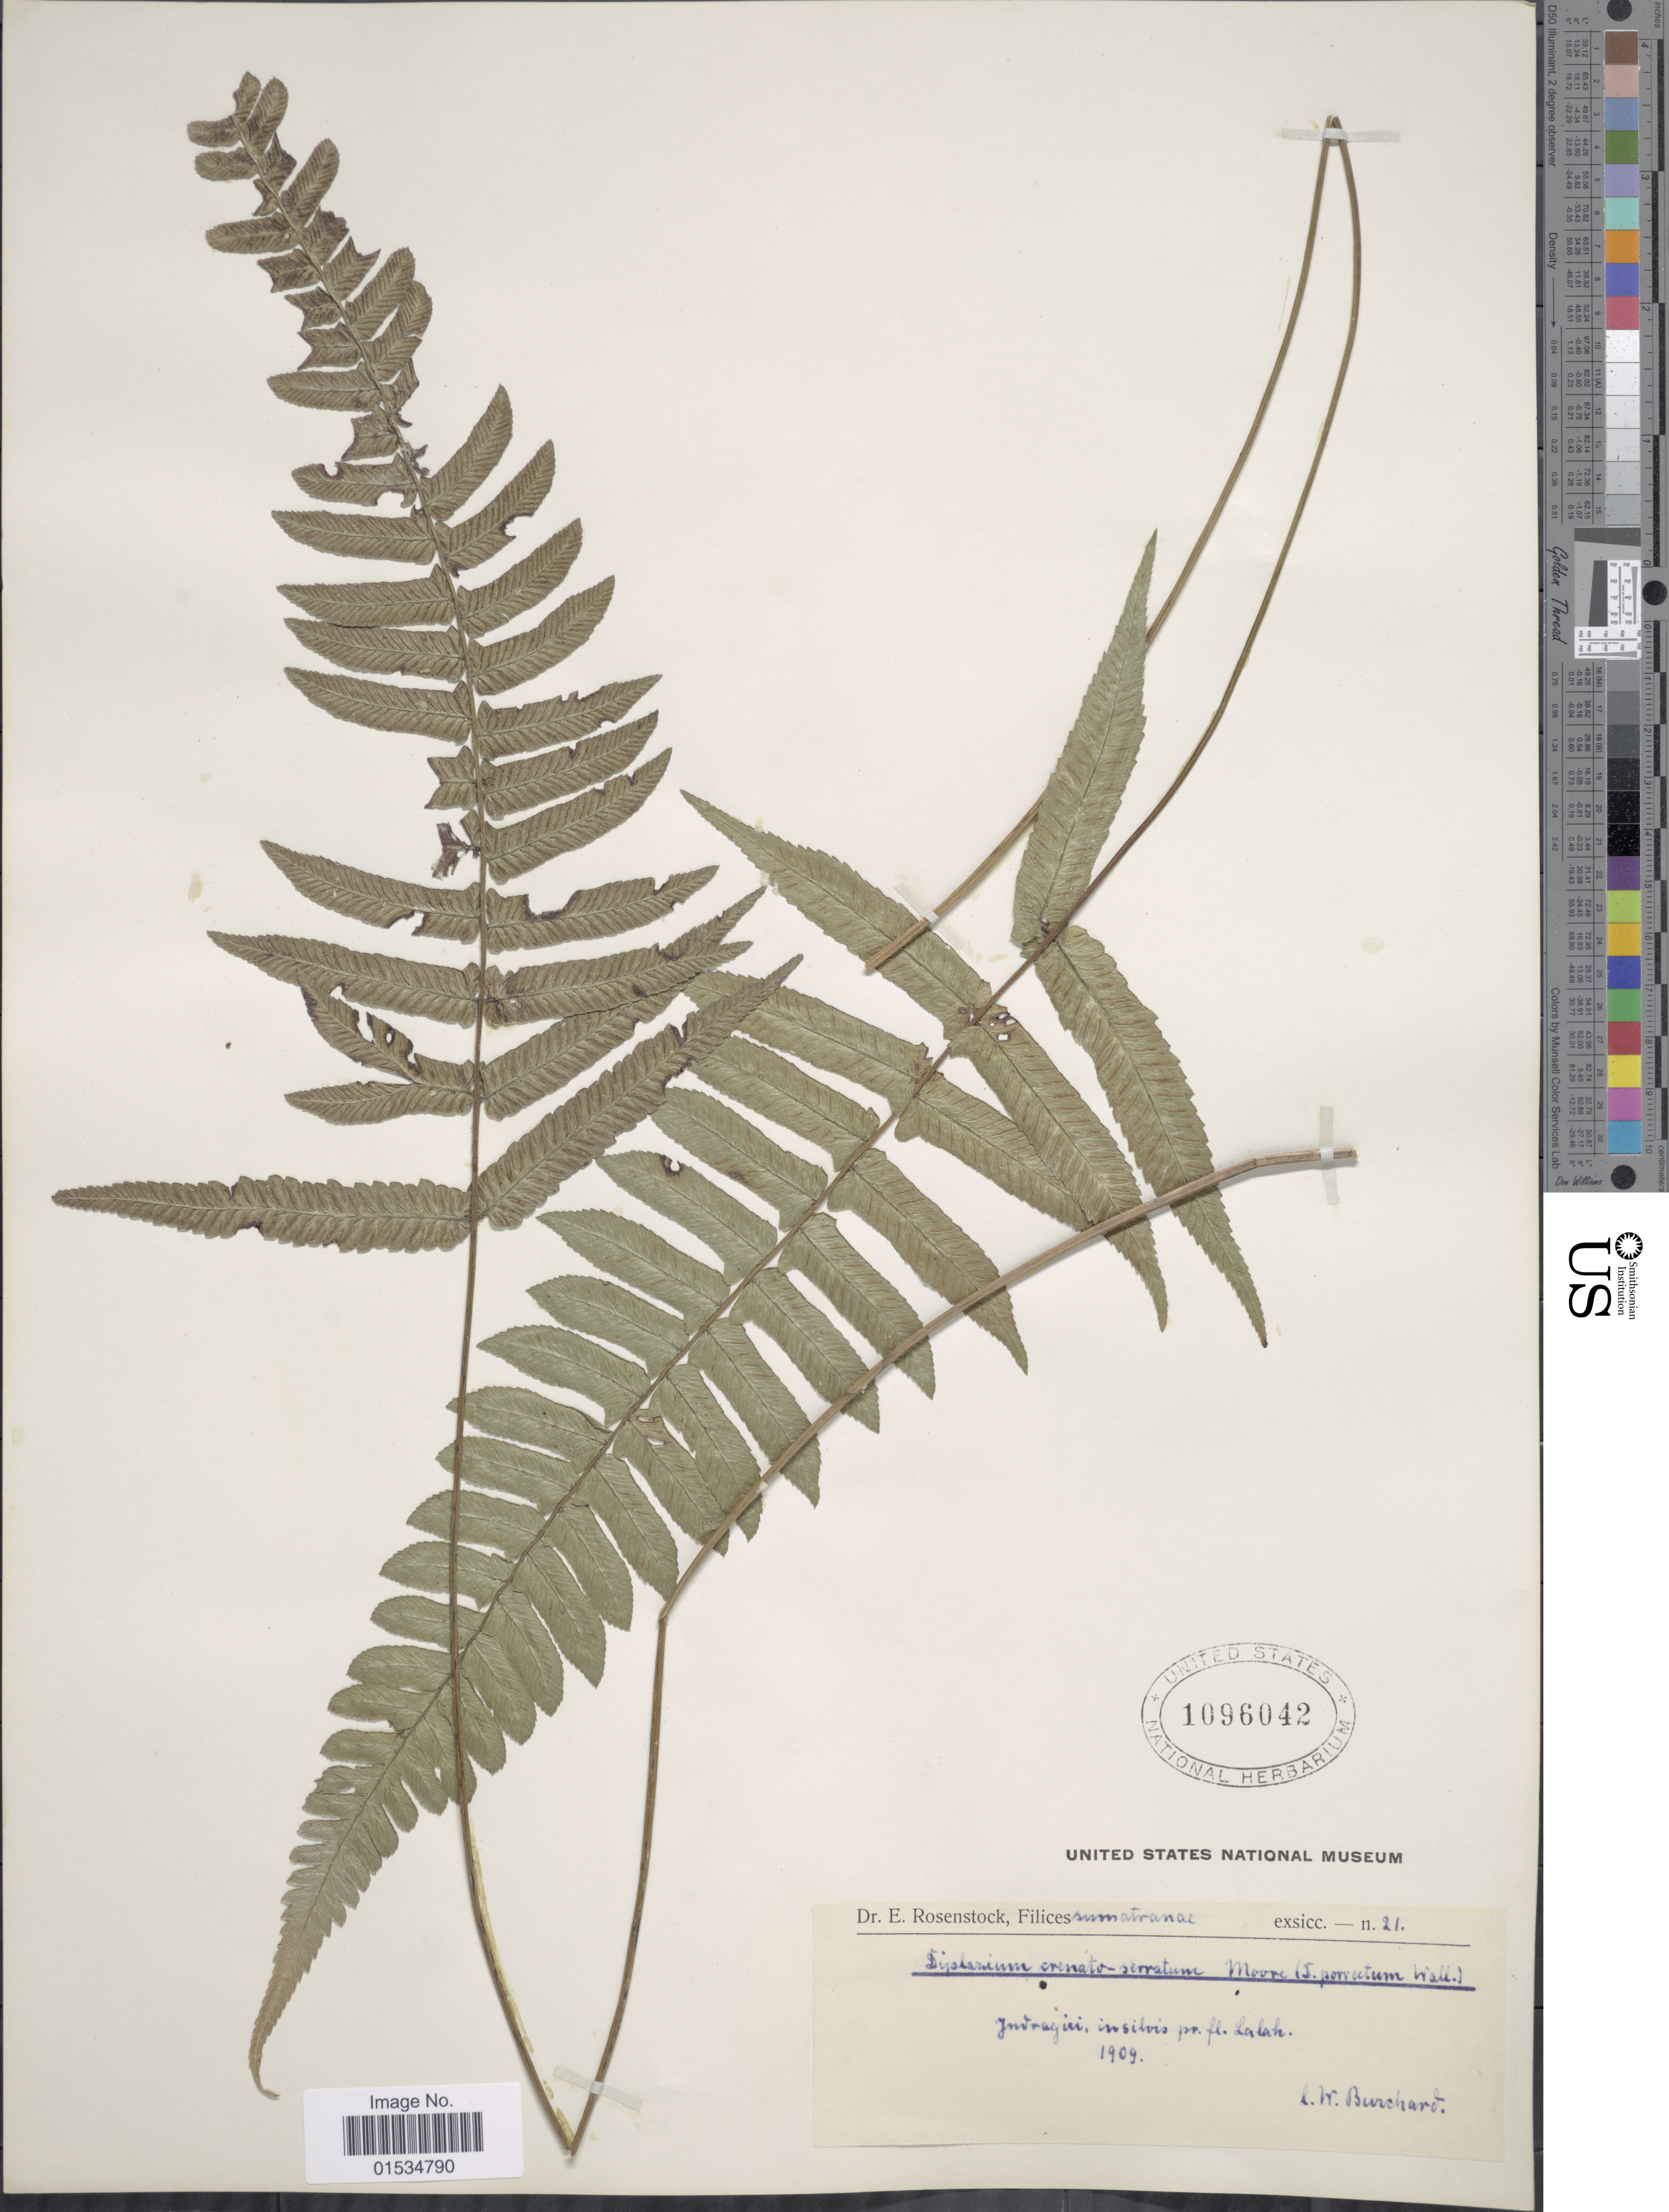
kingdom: Plantae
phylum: Tracheophyta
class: Polypodiopsida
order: Polypodiales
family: Athyriaceae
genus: Diplazium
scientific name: Diplazium crenatoserratum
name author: (Blume) T. Moore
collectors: W. Burchard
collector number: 21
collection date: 1909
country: Indonesia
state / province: Sumatra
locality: Indragiri, insilvis pr. fl. Lalah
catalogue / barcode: US 1096042